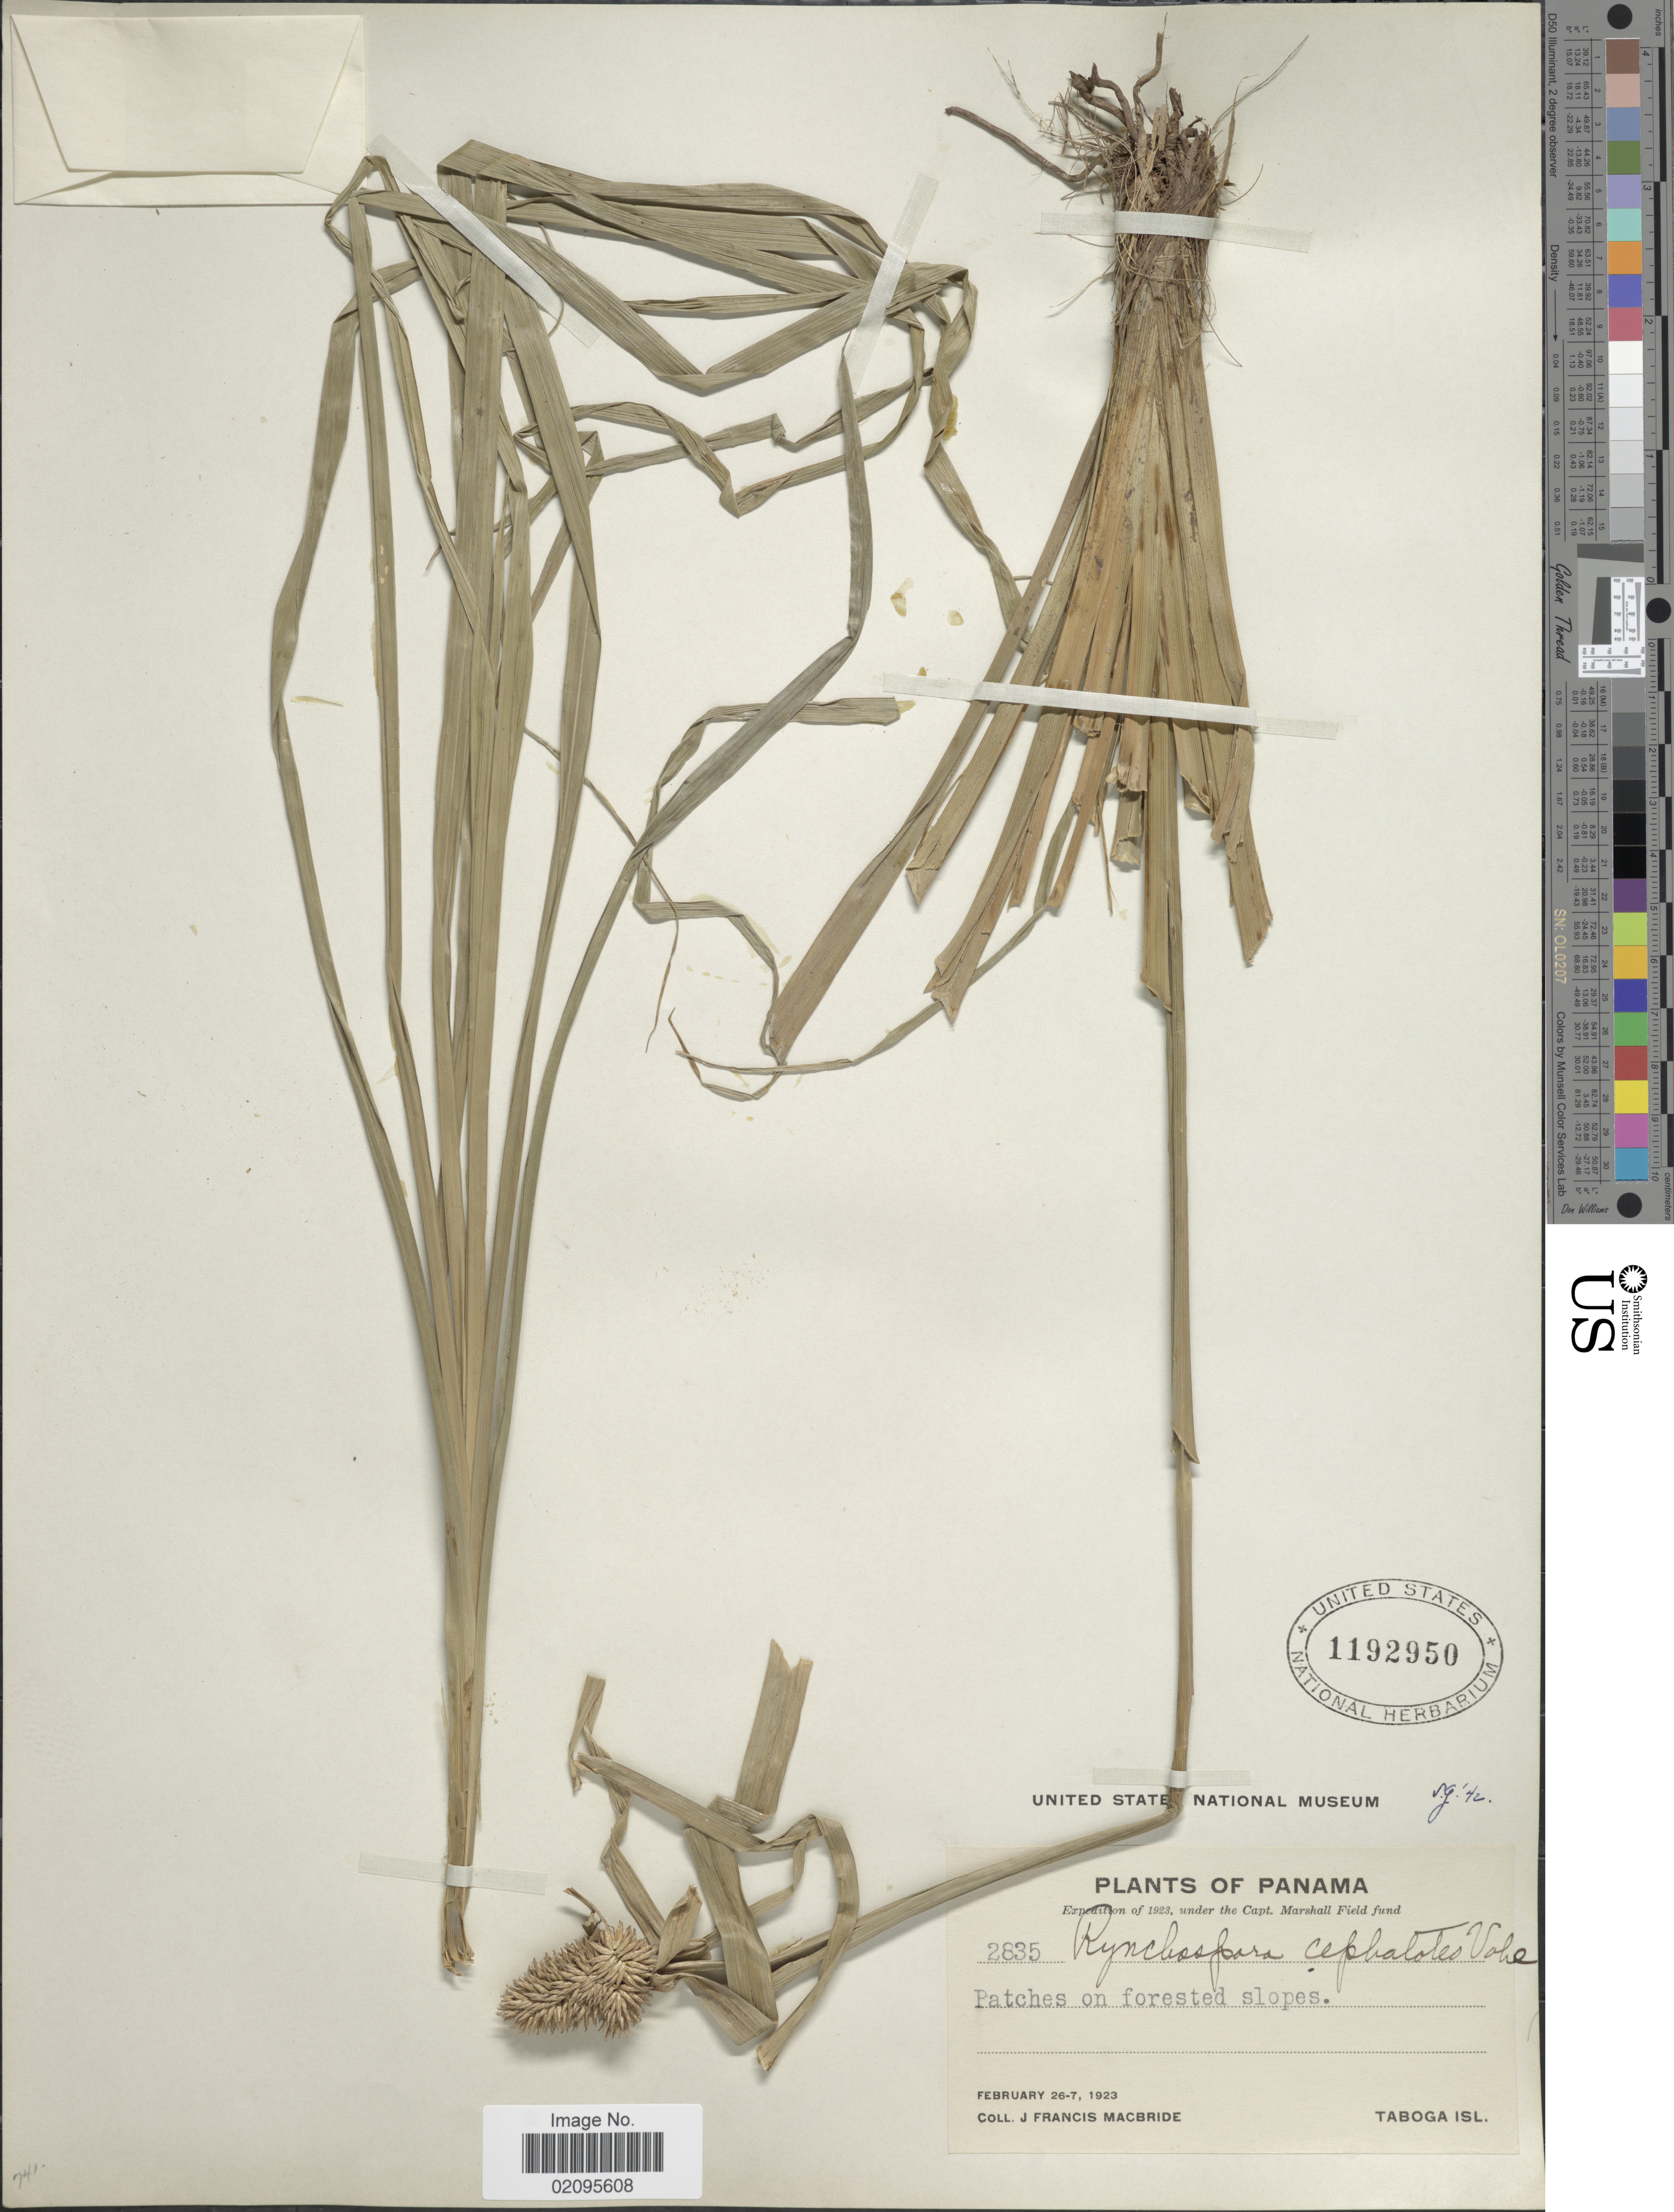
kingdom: Plantae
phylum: Tracheophyta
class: Liliopsida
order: Poales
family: Cyperaceae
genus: Rhynchospora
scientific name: Rhynchospora cephalotes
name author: (L.) Vahl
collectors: J. F. Macbride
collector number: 2835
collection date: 1923-02-26/1923-02-27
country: Panama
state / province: Panamá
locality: Taboga Isl., patches on forested slopes.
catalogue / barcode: US 1192950